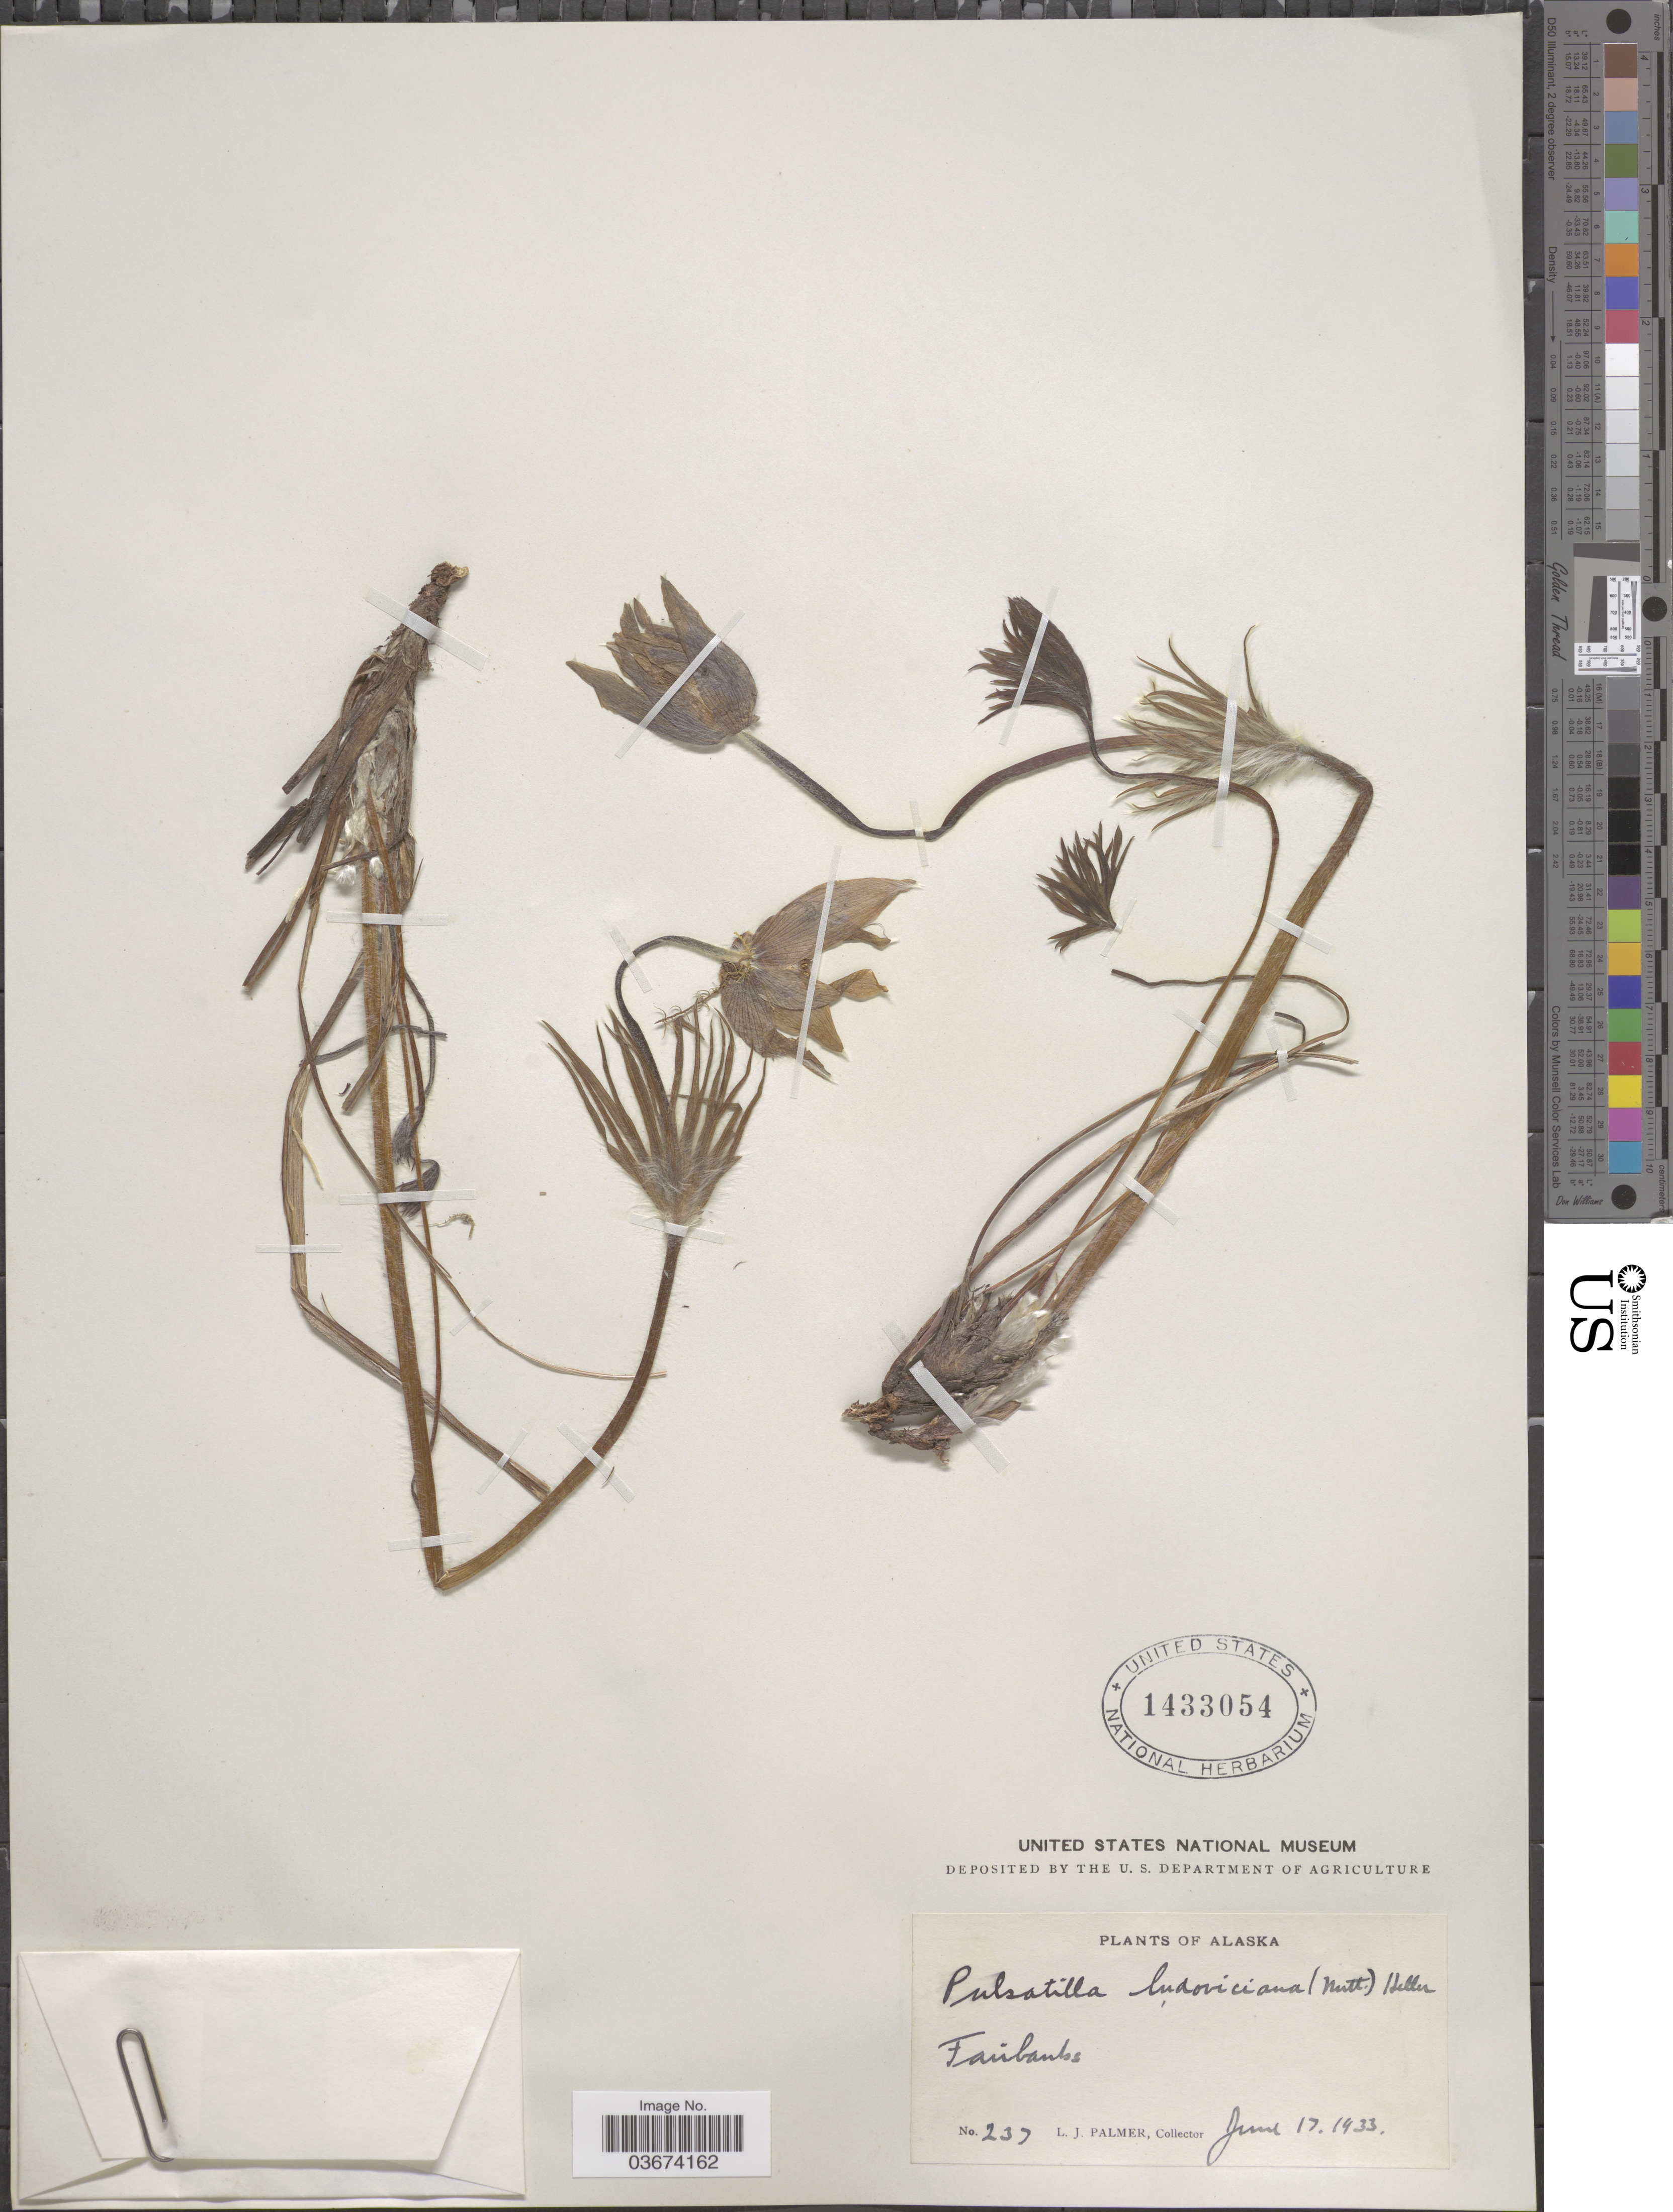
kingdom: Plantae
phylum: Tracheophyta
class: Magnoliopsida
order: Ranunculales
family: Ranunculaceae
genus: Pulsatilla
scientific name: Pulsatilla nuttalliana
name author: (DC.) Bercht. & J. Presl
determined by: Strong, Mark T., (BOT), Smithsonian Institution - National Museum of Natural History (UNITED STATES)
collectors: L. J. Palmer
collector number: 237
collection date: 1933-06-17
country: United States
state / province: Alaska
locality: Fairbanks.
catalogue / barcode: US 1433054